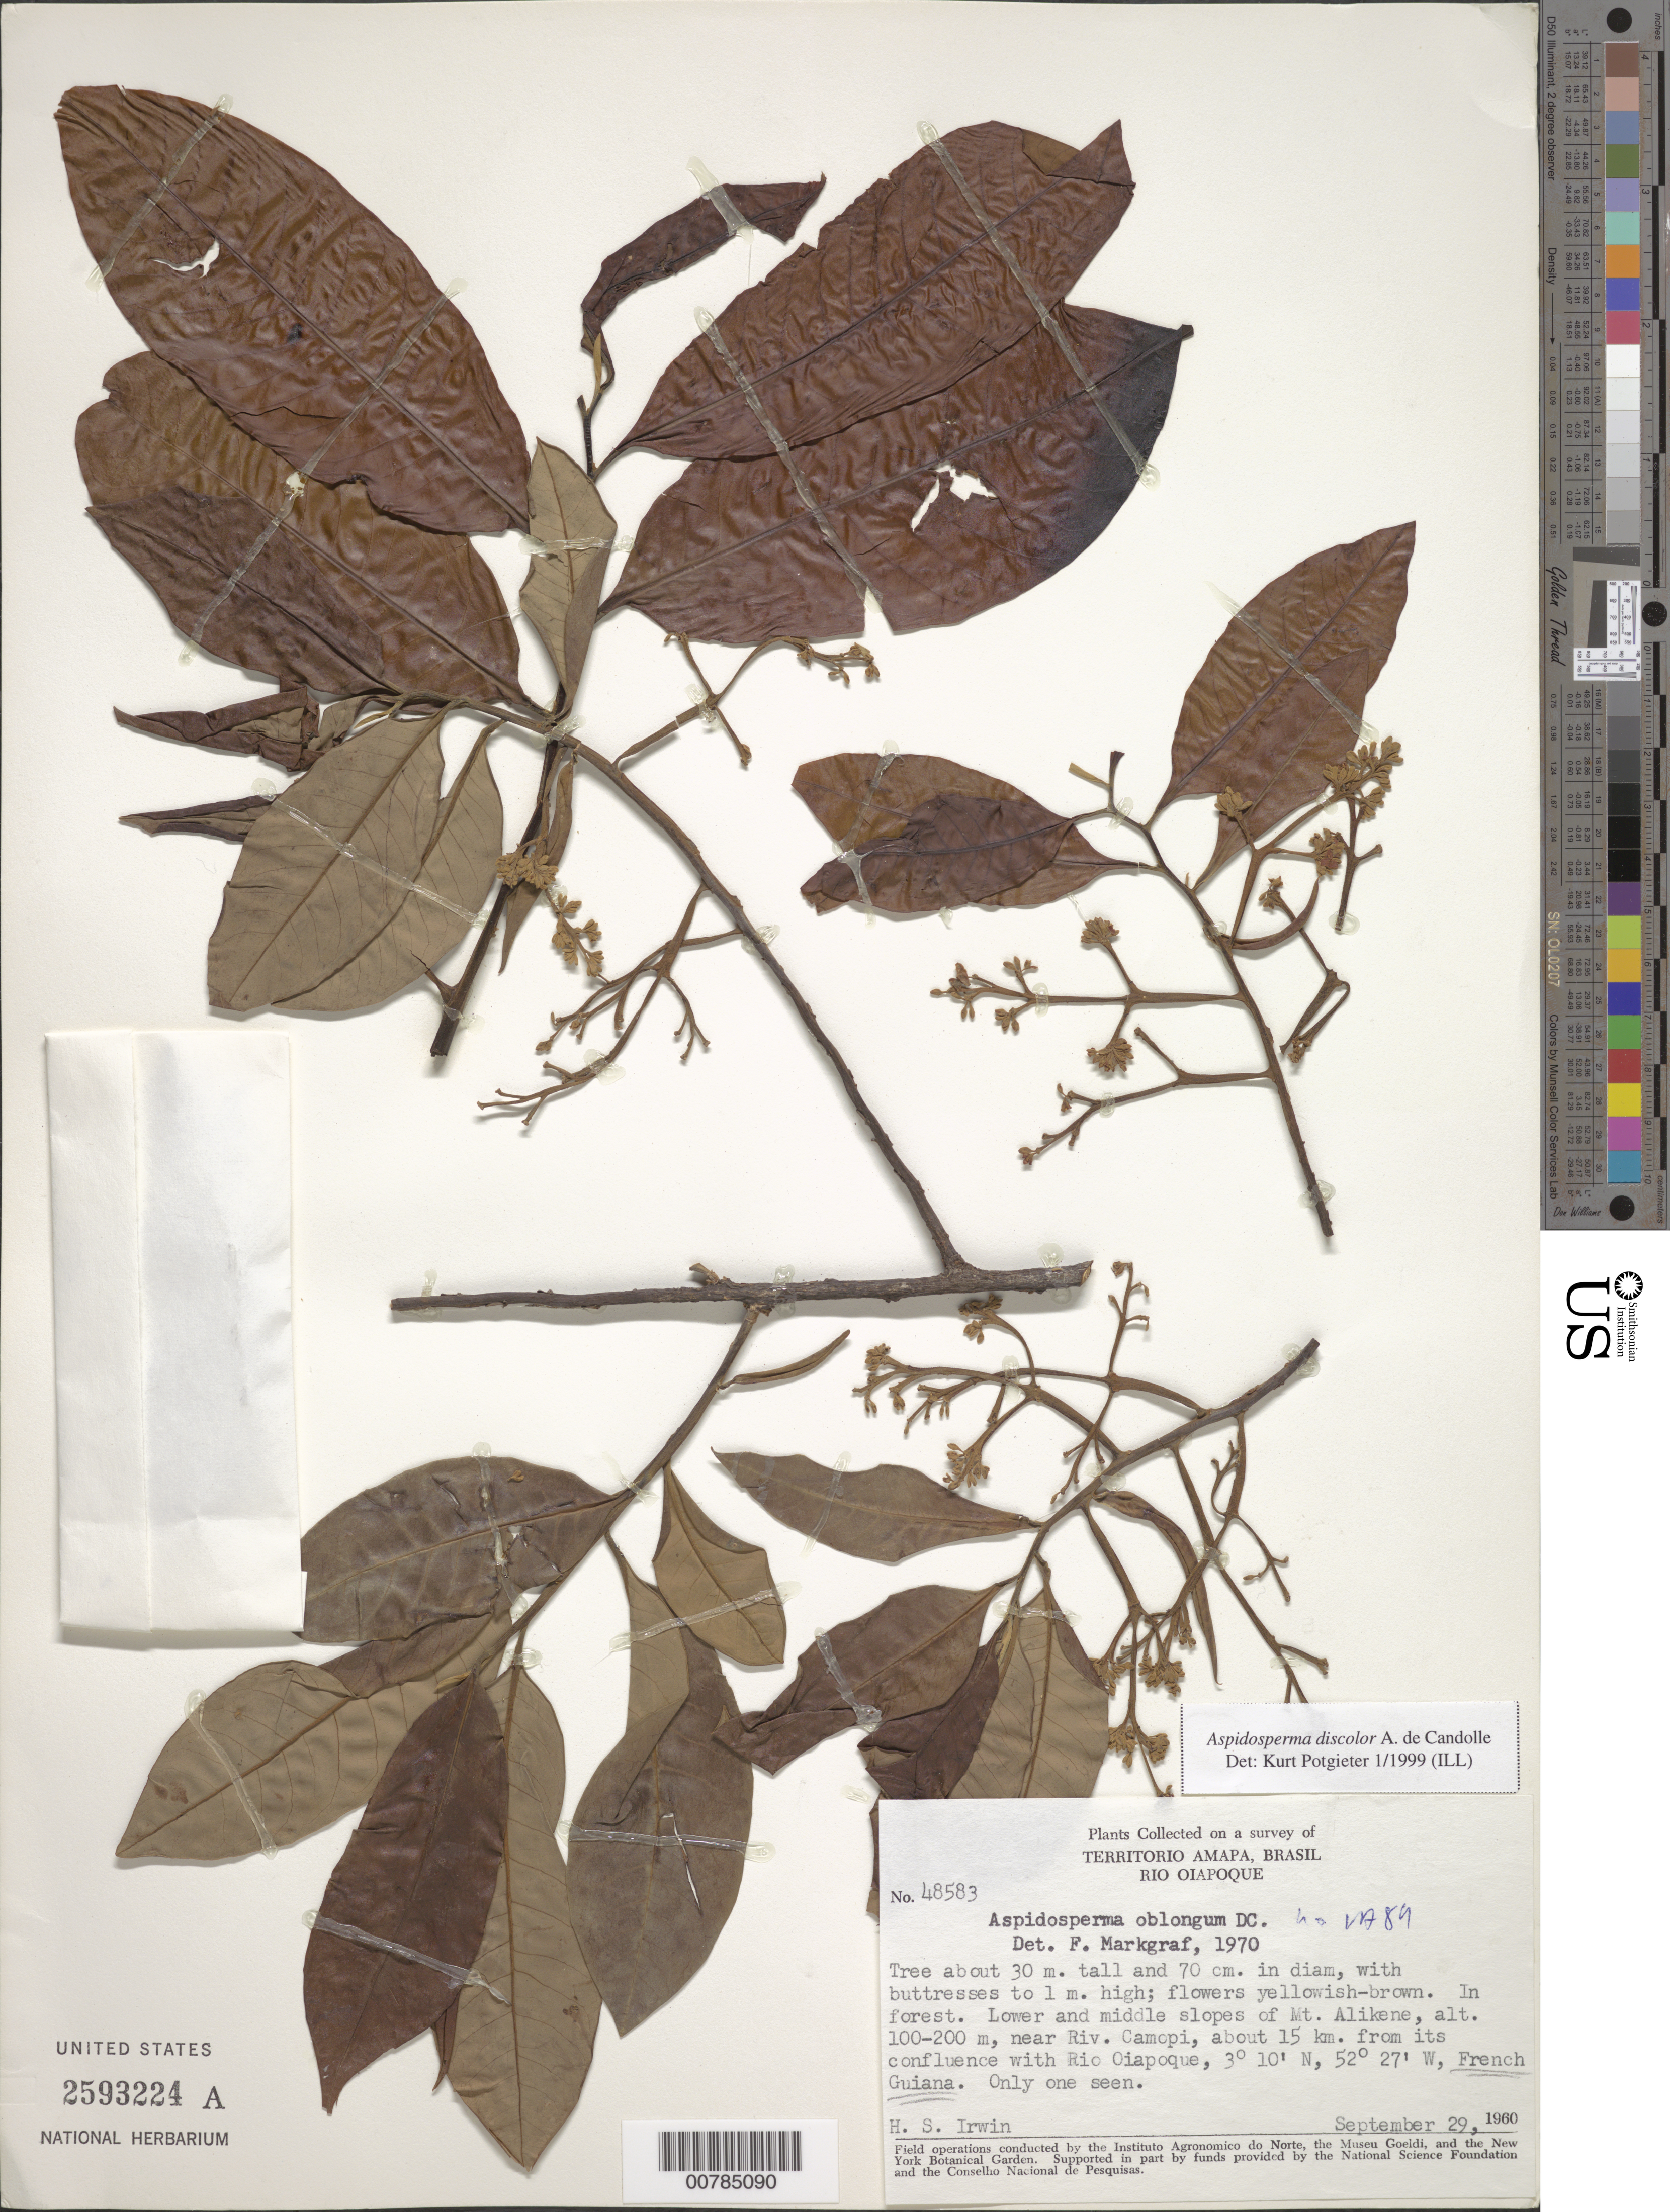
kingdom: Plantae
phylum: Tracheophyta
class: Magnoliopsida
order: Gentianales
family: Apocynaceae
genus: Aspidosperma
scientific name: Aspidosperma discolor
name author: A. DC.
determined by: Potgieter, K.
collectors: H. Irwin, M. J. Pires & L. Y. T. Westra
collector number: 48583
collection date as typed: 29-Sep-60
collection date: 1960-09-29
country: French Guiana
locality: Mt. Alikene; nr. Camopi R., ca. 15 km from its conflu. with Río Oiapoque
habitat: Forest; lower and middle slopes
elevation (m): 100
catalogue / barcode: US 2593224A